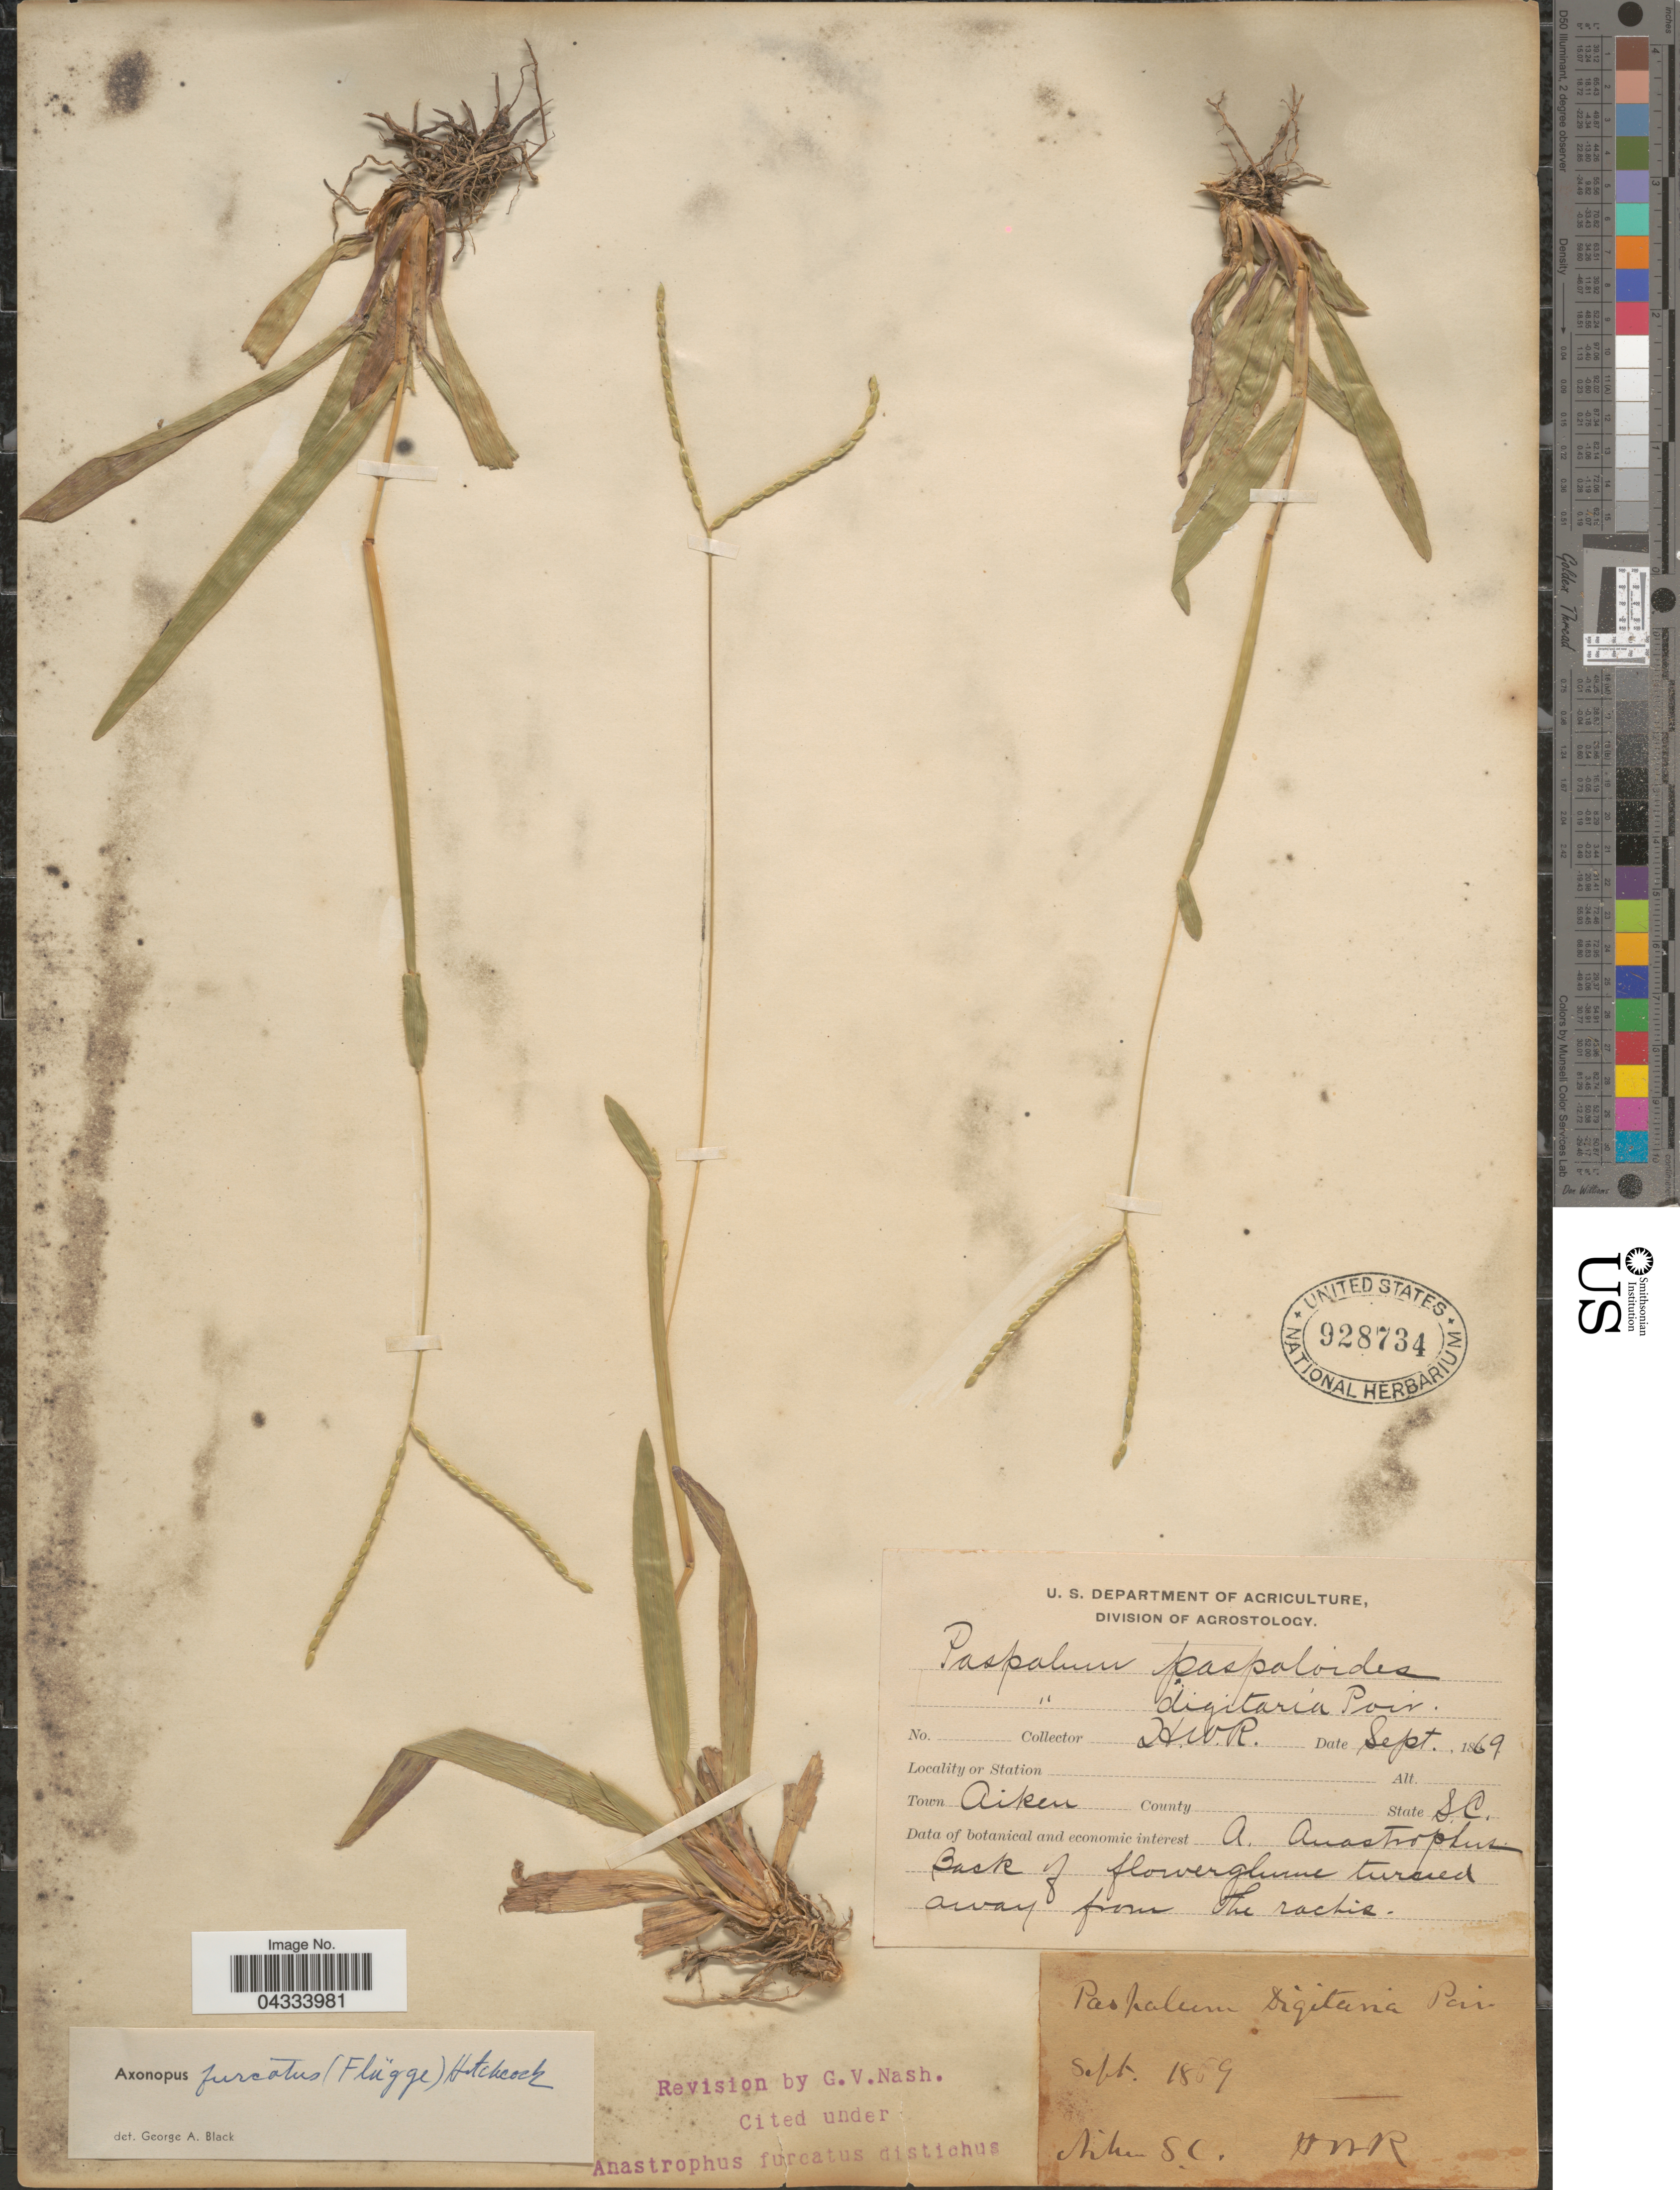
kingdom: Plantae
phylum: Tracheophyta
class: Liliopsida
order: Poales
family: Poaceae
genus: Axonopus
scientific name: Axonopus furcatus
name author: (Flüggé) Hitchc.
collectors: H. W. R.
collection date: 1869-09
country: United States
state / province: South Carolina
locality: Town Aiken.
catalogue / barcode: US 928734